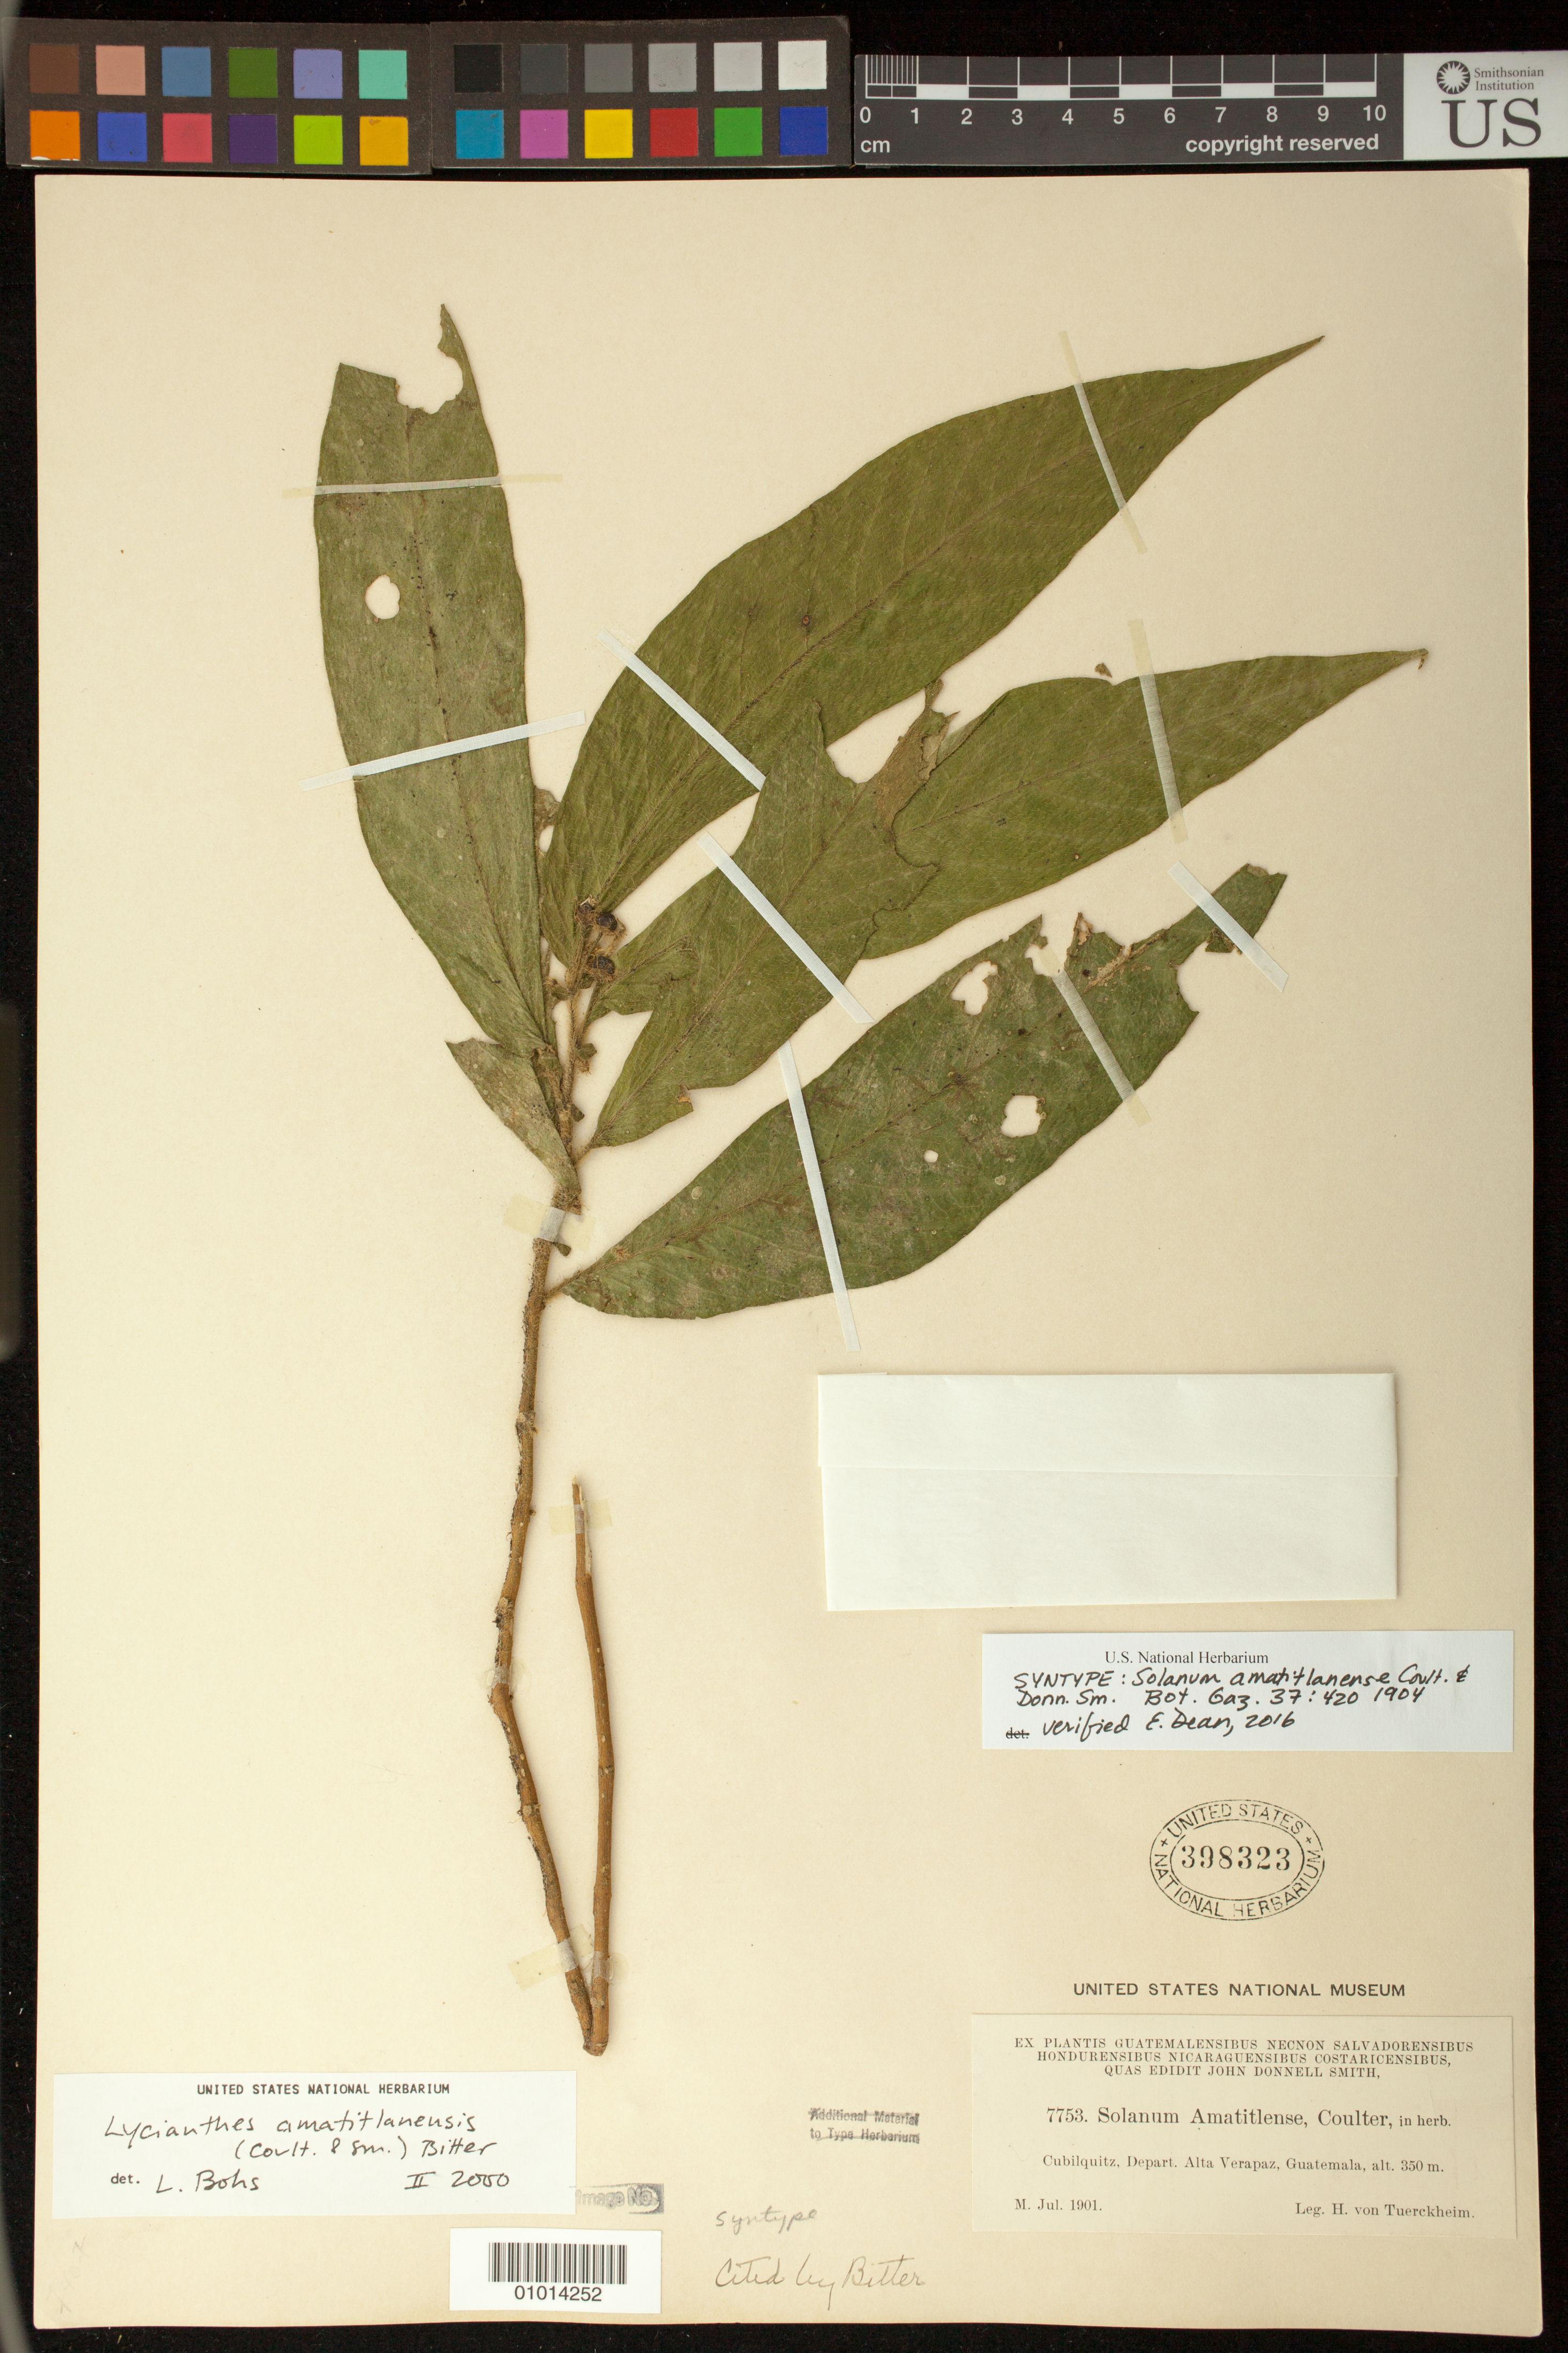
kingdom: Plantae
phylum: Tracheophyta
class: Magnoliopsida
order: Solanales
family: Solanaceae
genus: Solanum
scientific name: Solanum amatitlanense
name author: J.M. Coult. & Donn. Sm.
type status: Syntype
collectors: H. von Türckheim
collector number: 7753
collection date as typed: Jul 1901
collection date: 1901-07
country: Guatemala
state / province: Alta Verapaz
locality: Cubilquitz, Depart. Alta Verapaz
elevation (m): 350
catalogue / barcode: US 398323